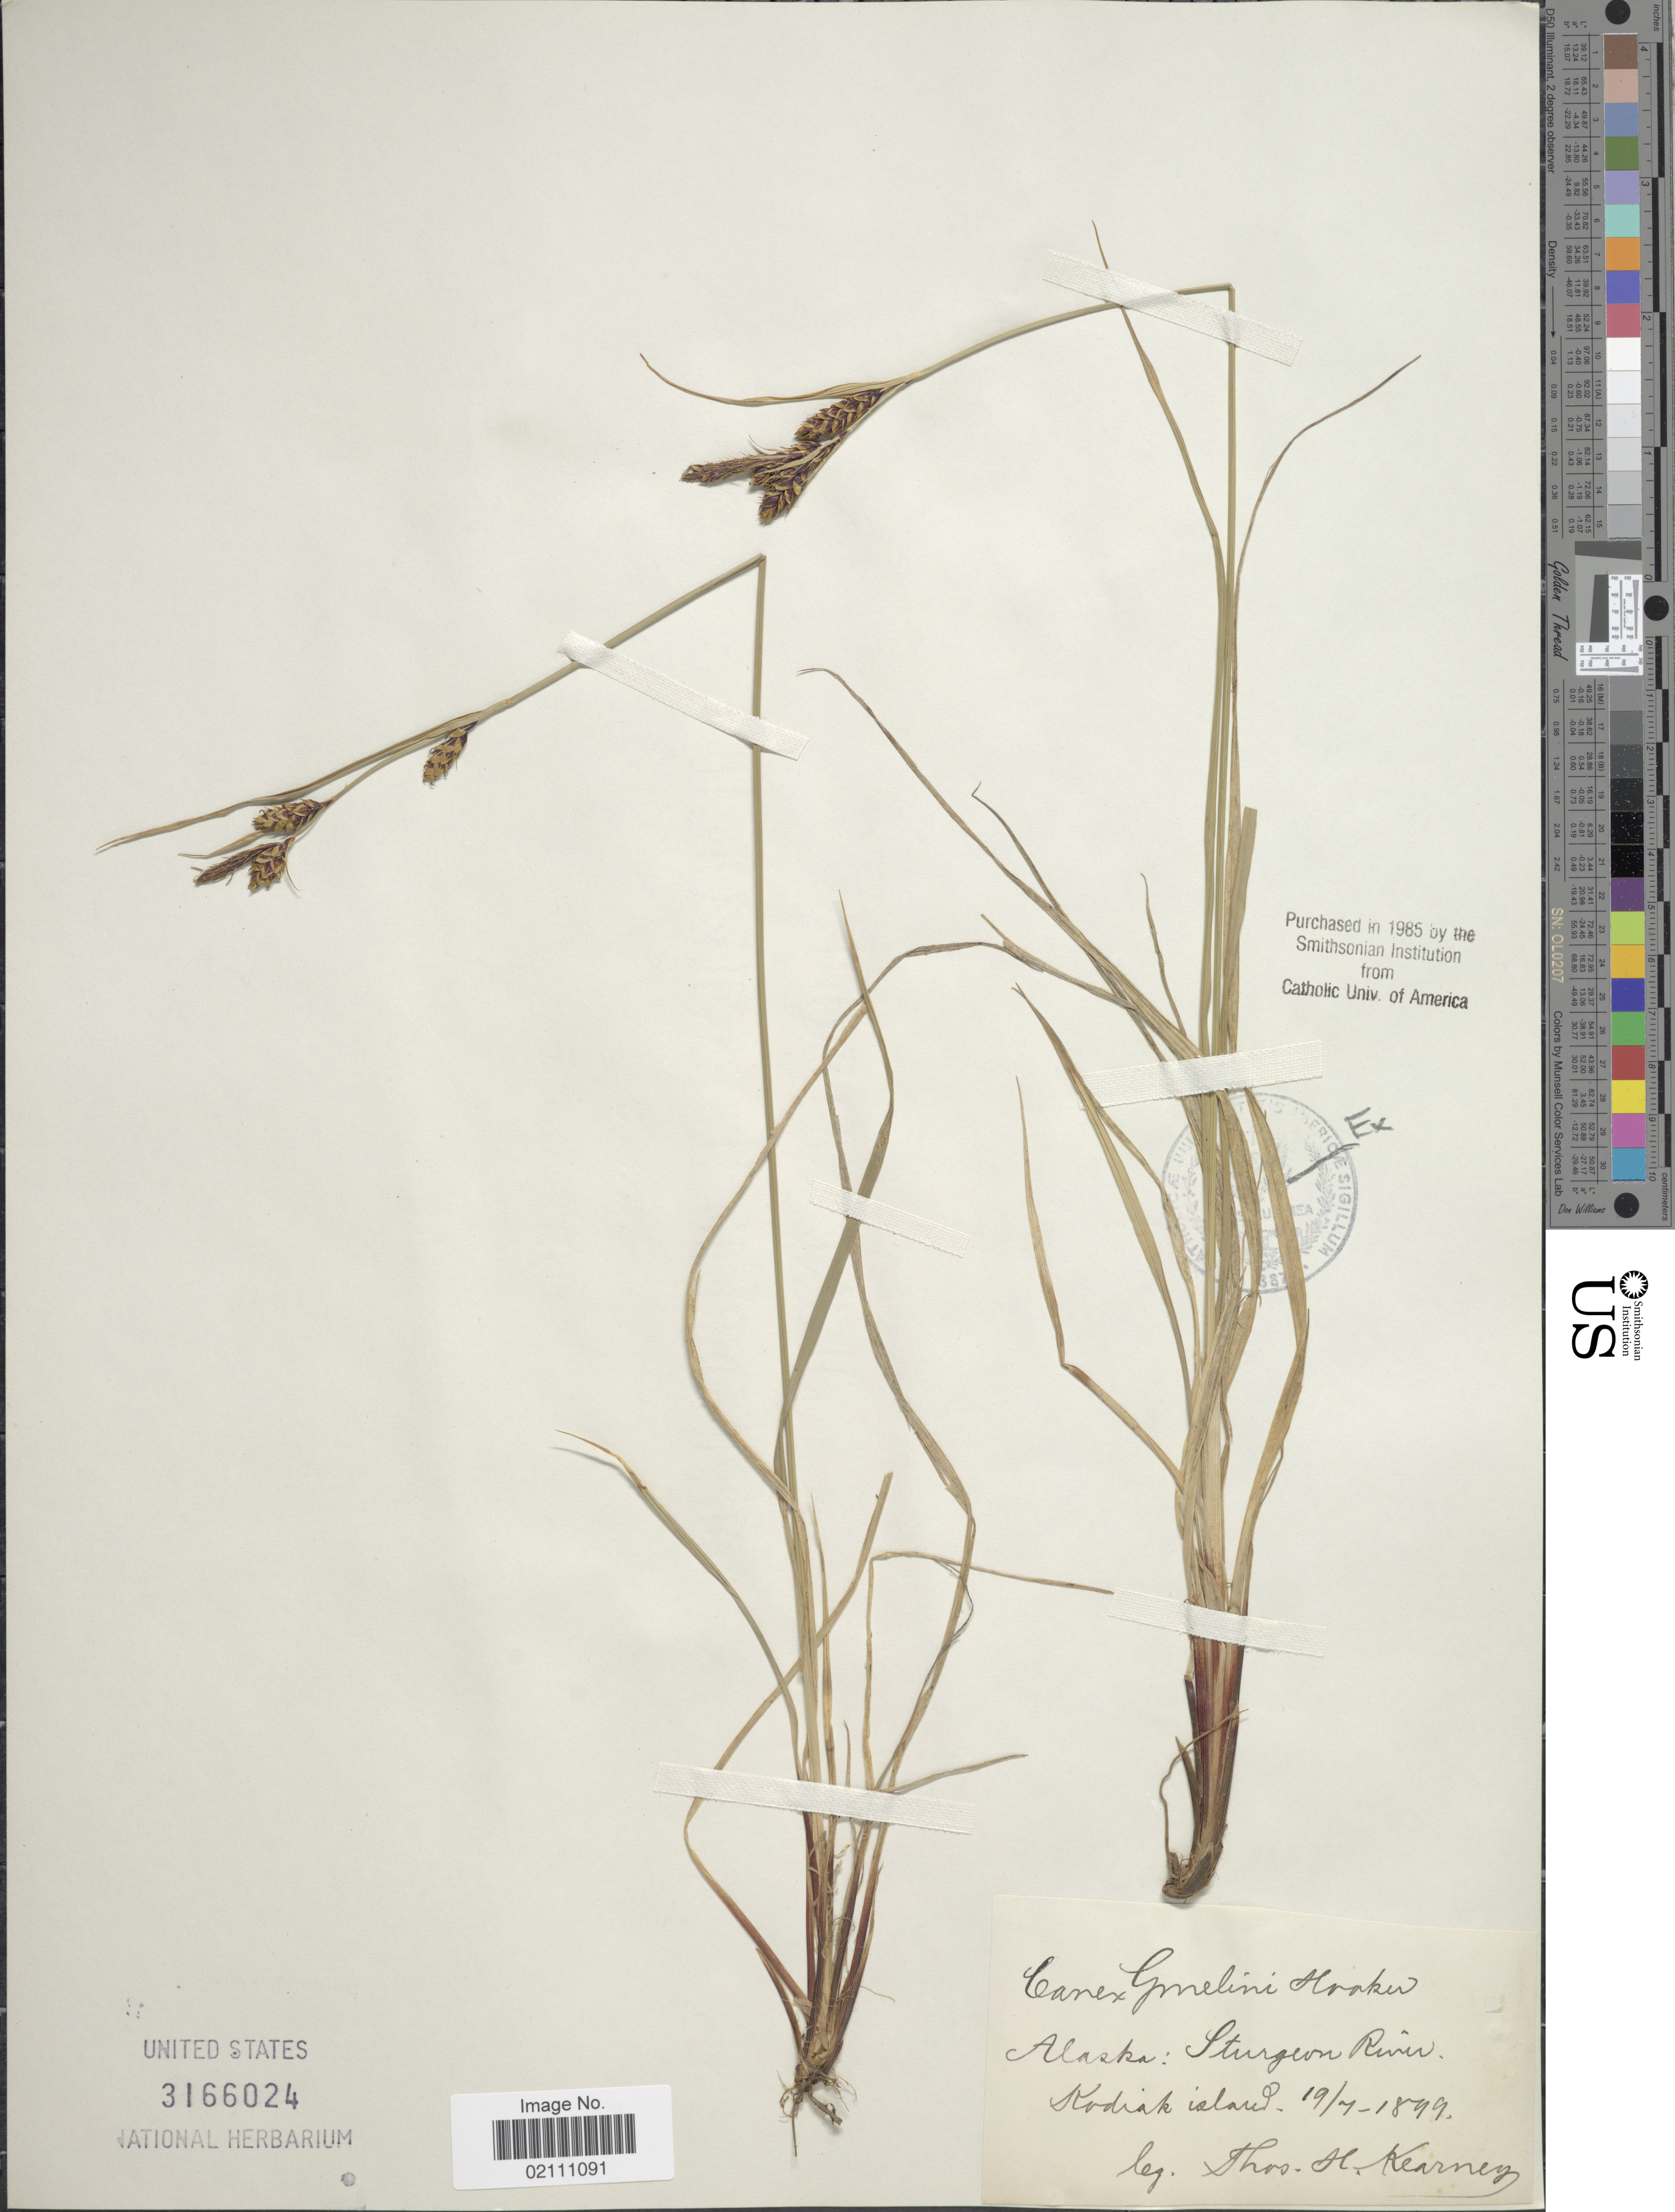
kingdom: Plantae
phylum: Tracheophyta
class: Liliopsida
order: Poales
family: Cyperaceae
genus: Carex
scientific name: Carex gmelinii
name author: Hook. & Arn.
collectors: T. H. Kearney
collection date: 1899-07-19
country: United States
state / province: Alaska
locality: Sturgeon River, Kodiak Island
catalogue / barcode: US 3166024